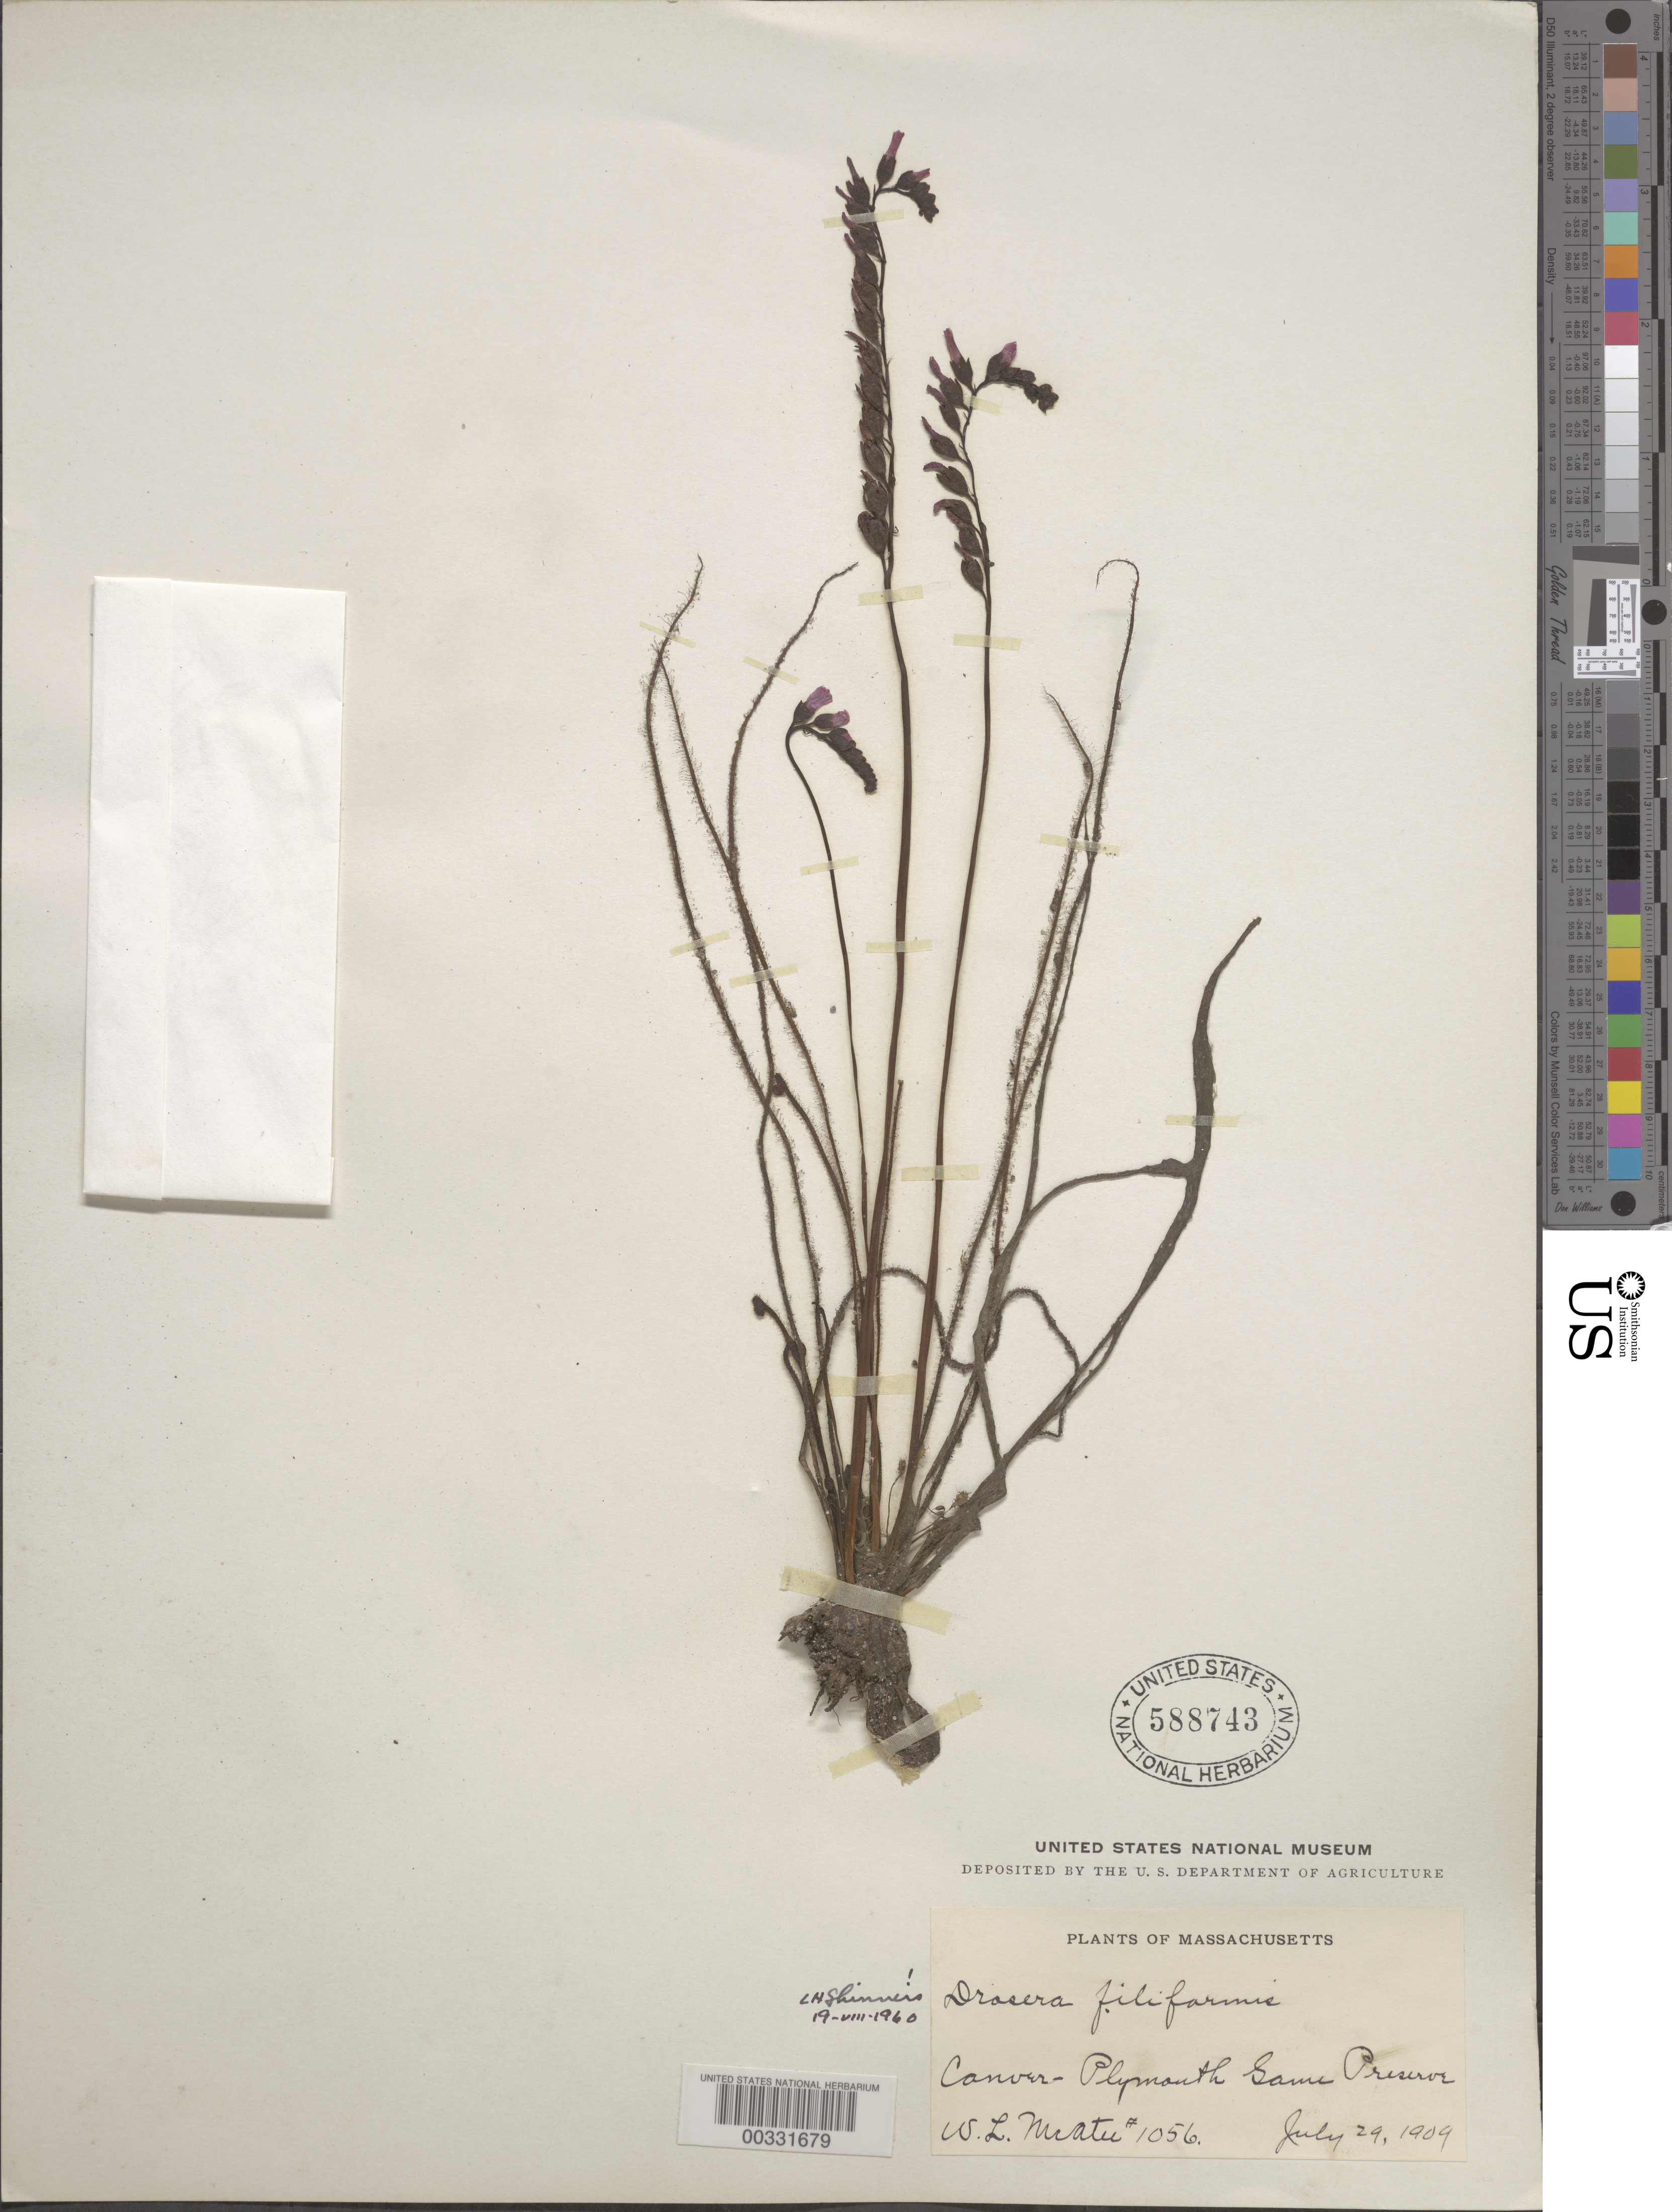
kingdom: Plantae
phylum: Tracheophyta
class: Magnoliopsida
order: Caryophyllales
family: Droseraceae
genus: Drosera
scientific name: Drosera filiformis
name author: Raf.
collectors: W. McAtee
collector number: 1056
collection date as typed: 29 Jul 1909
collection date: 1909-07-29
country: United States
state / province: Massachusetts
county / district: Plymouth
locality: Plymouth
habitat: Canver-plymouth game preserve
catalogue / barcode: US 588743